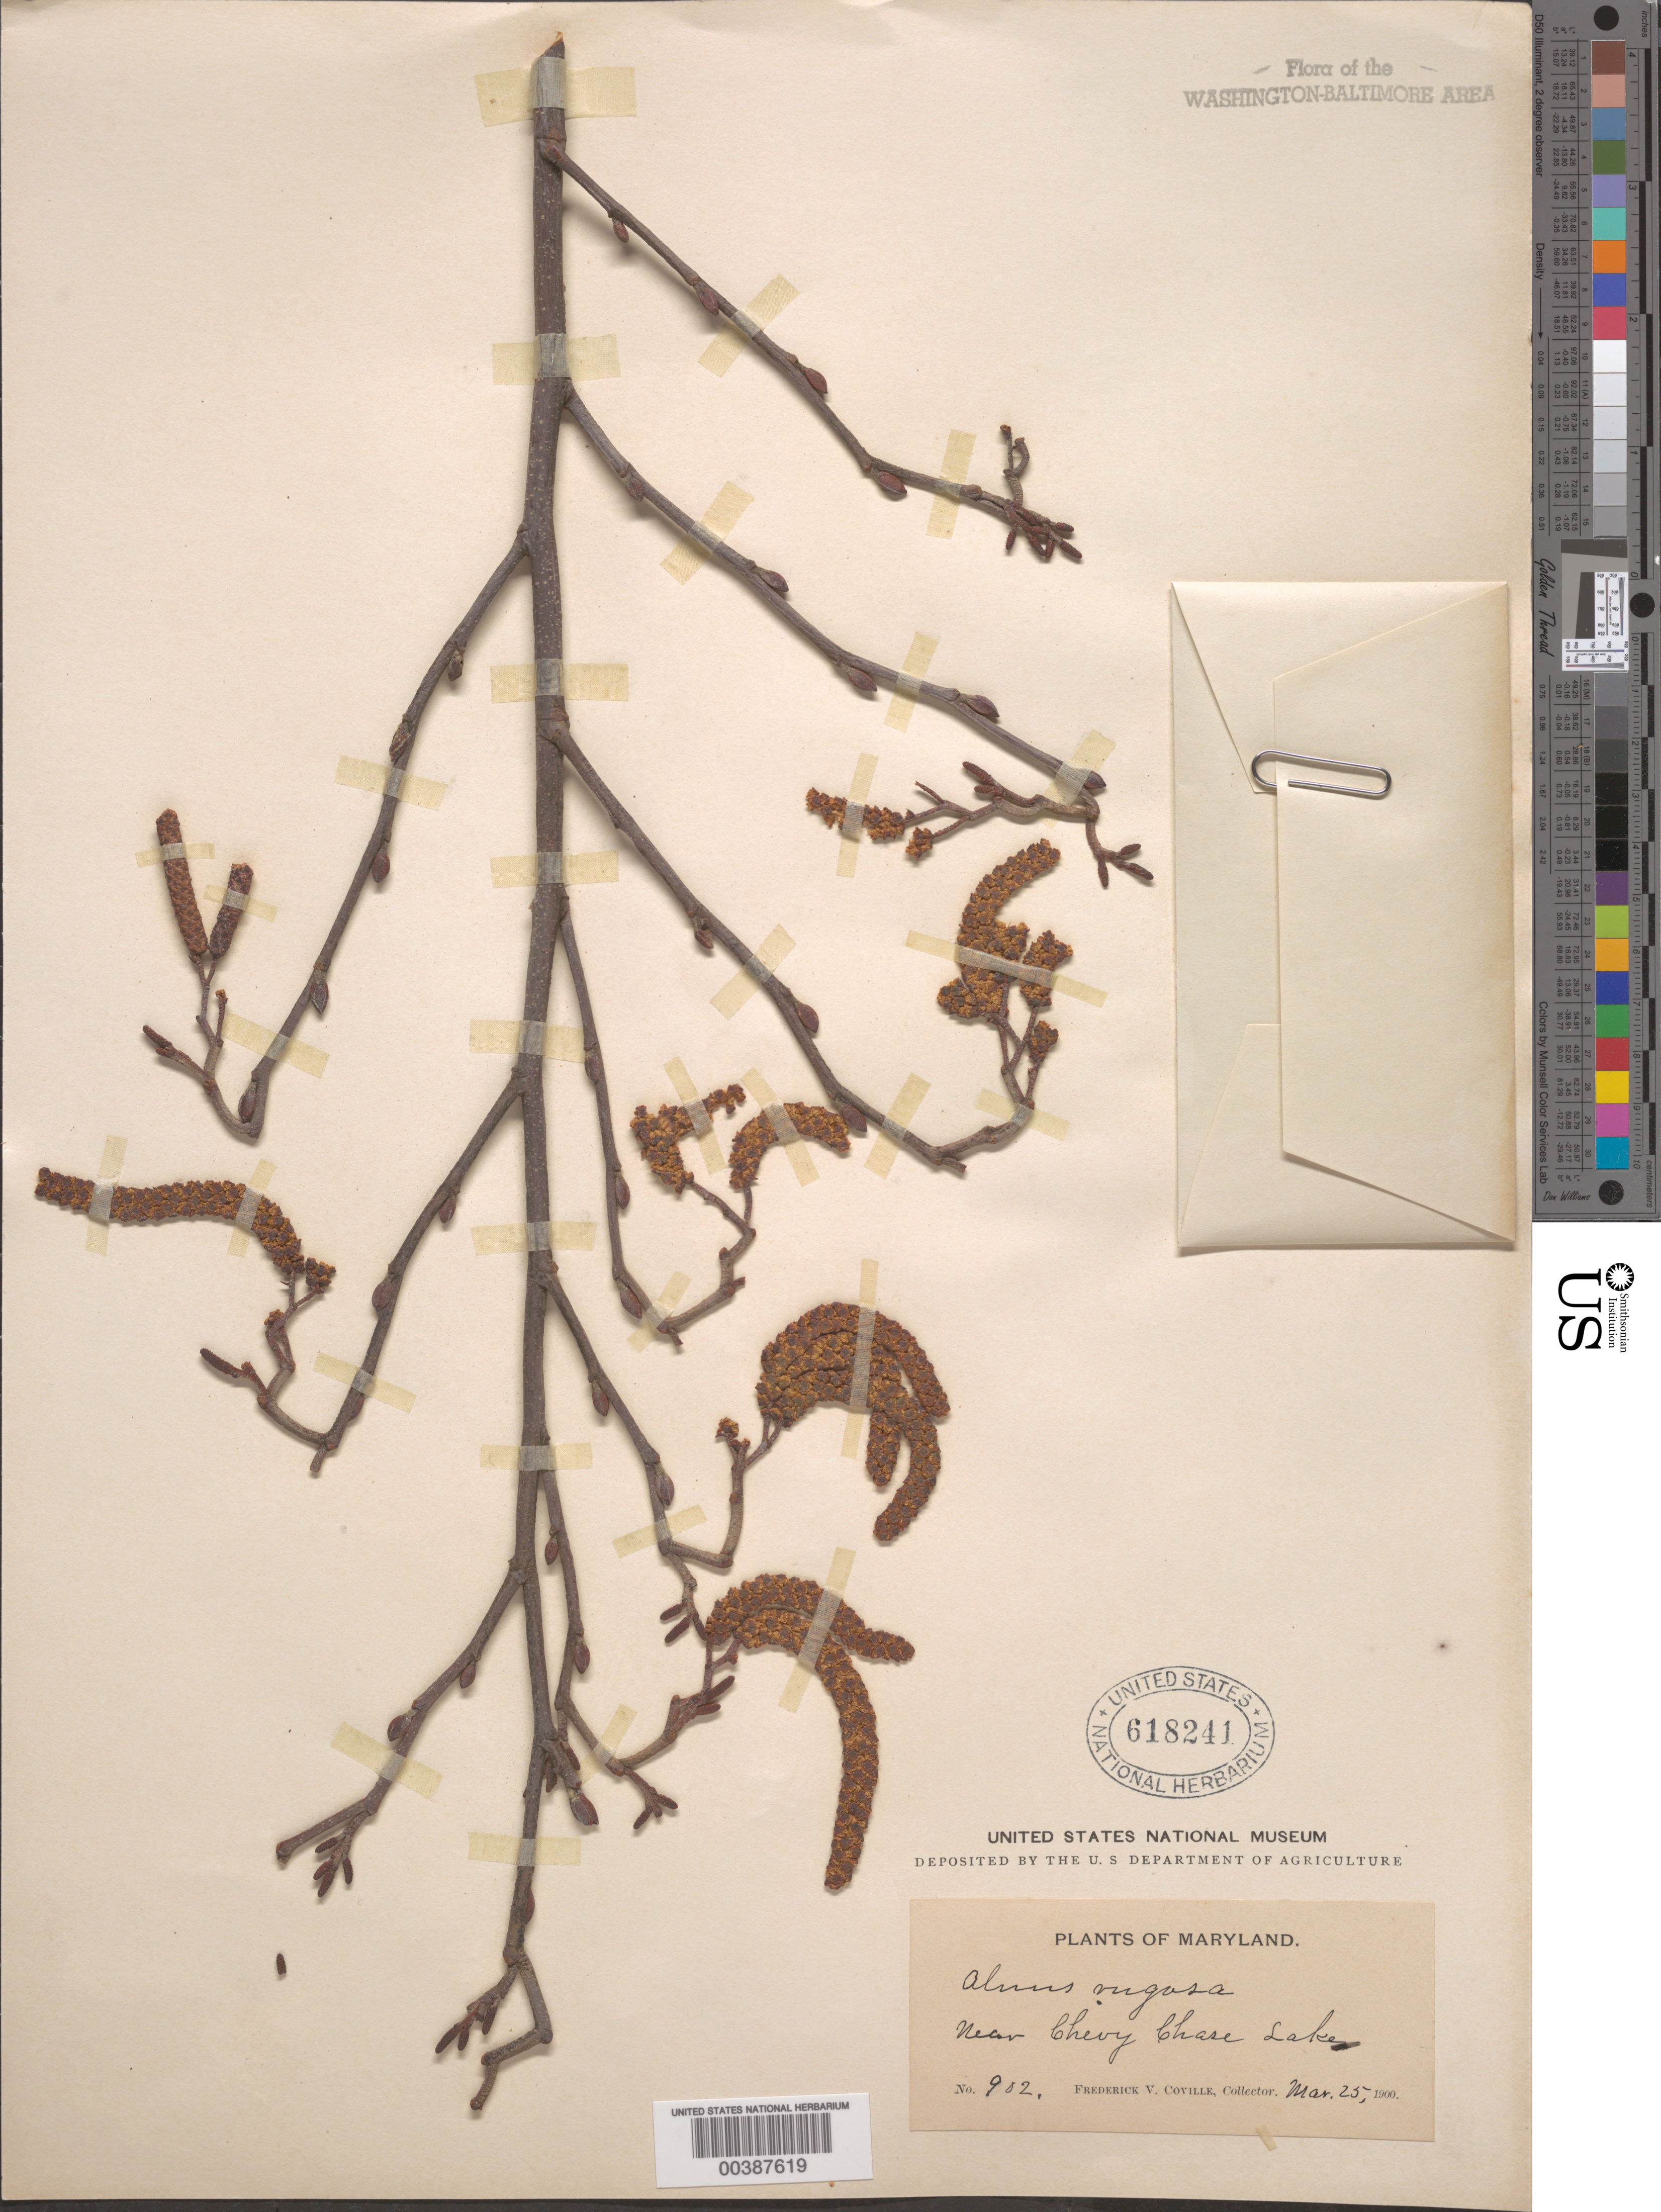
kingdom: Plantae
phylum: Tracheophyta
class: Magnoliopsida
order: Fagales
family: Betulaceae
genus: Alnus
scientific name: Alnus serrulata var. vulgaris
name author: Fernald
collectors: F. V. Coville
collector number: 902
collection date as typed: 25 Mar 1900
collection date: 1900-03-25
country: United States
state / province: Maryland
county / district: Montgomery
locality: Chevy Chase Lake vicinity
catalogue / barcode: US 618241